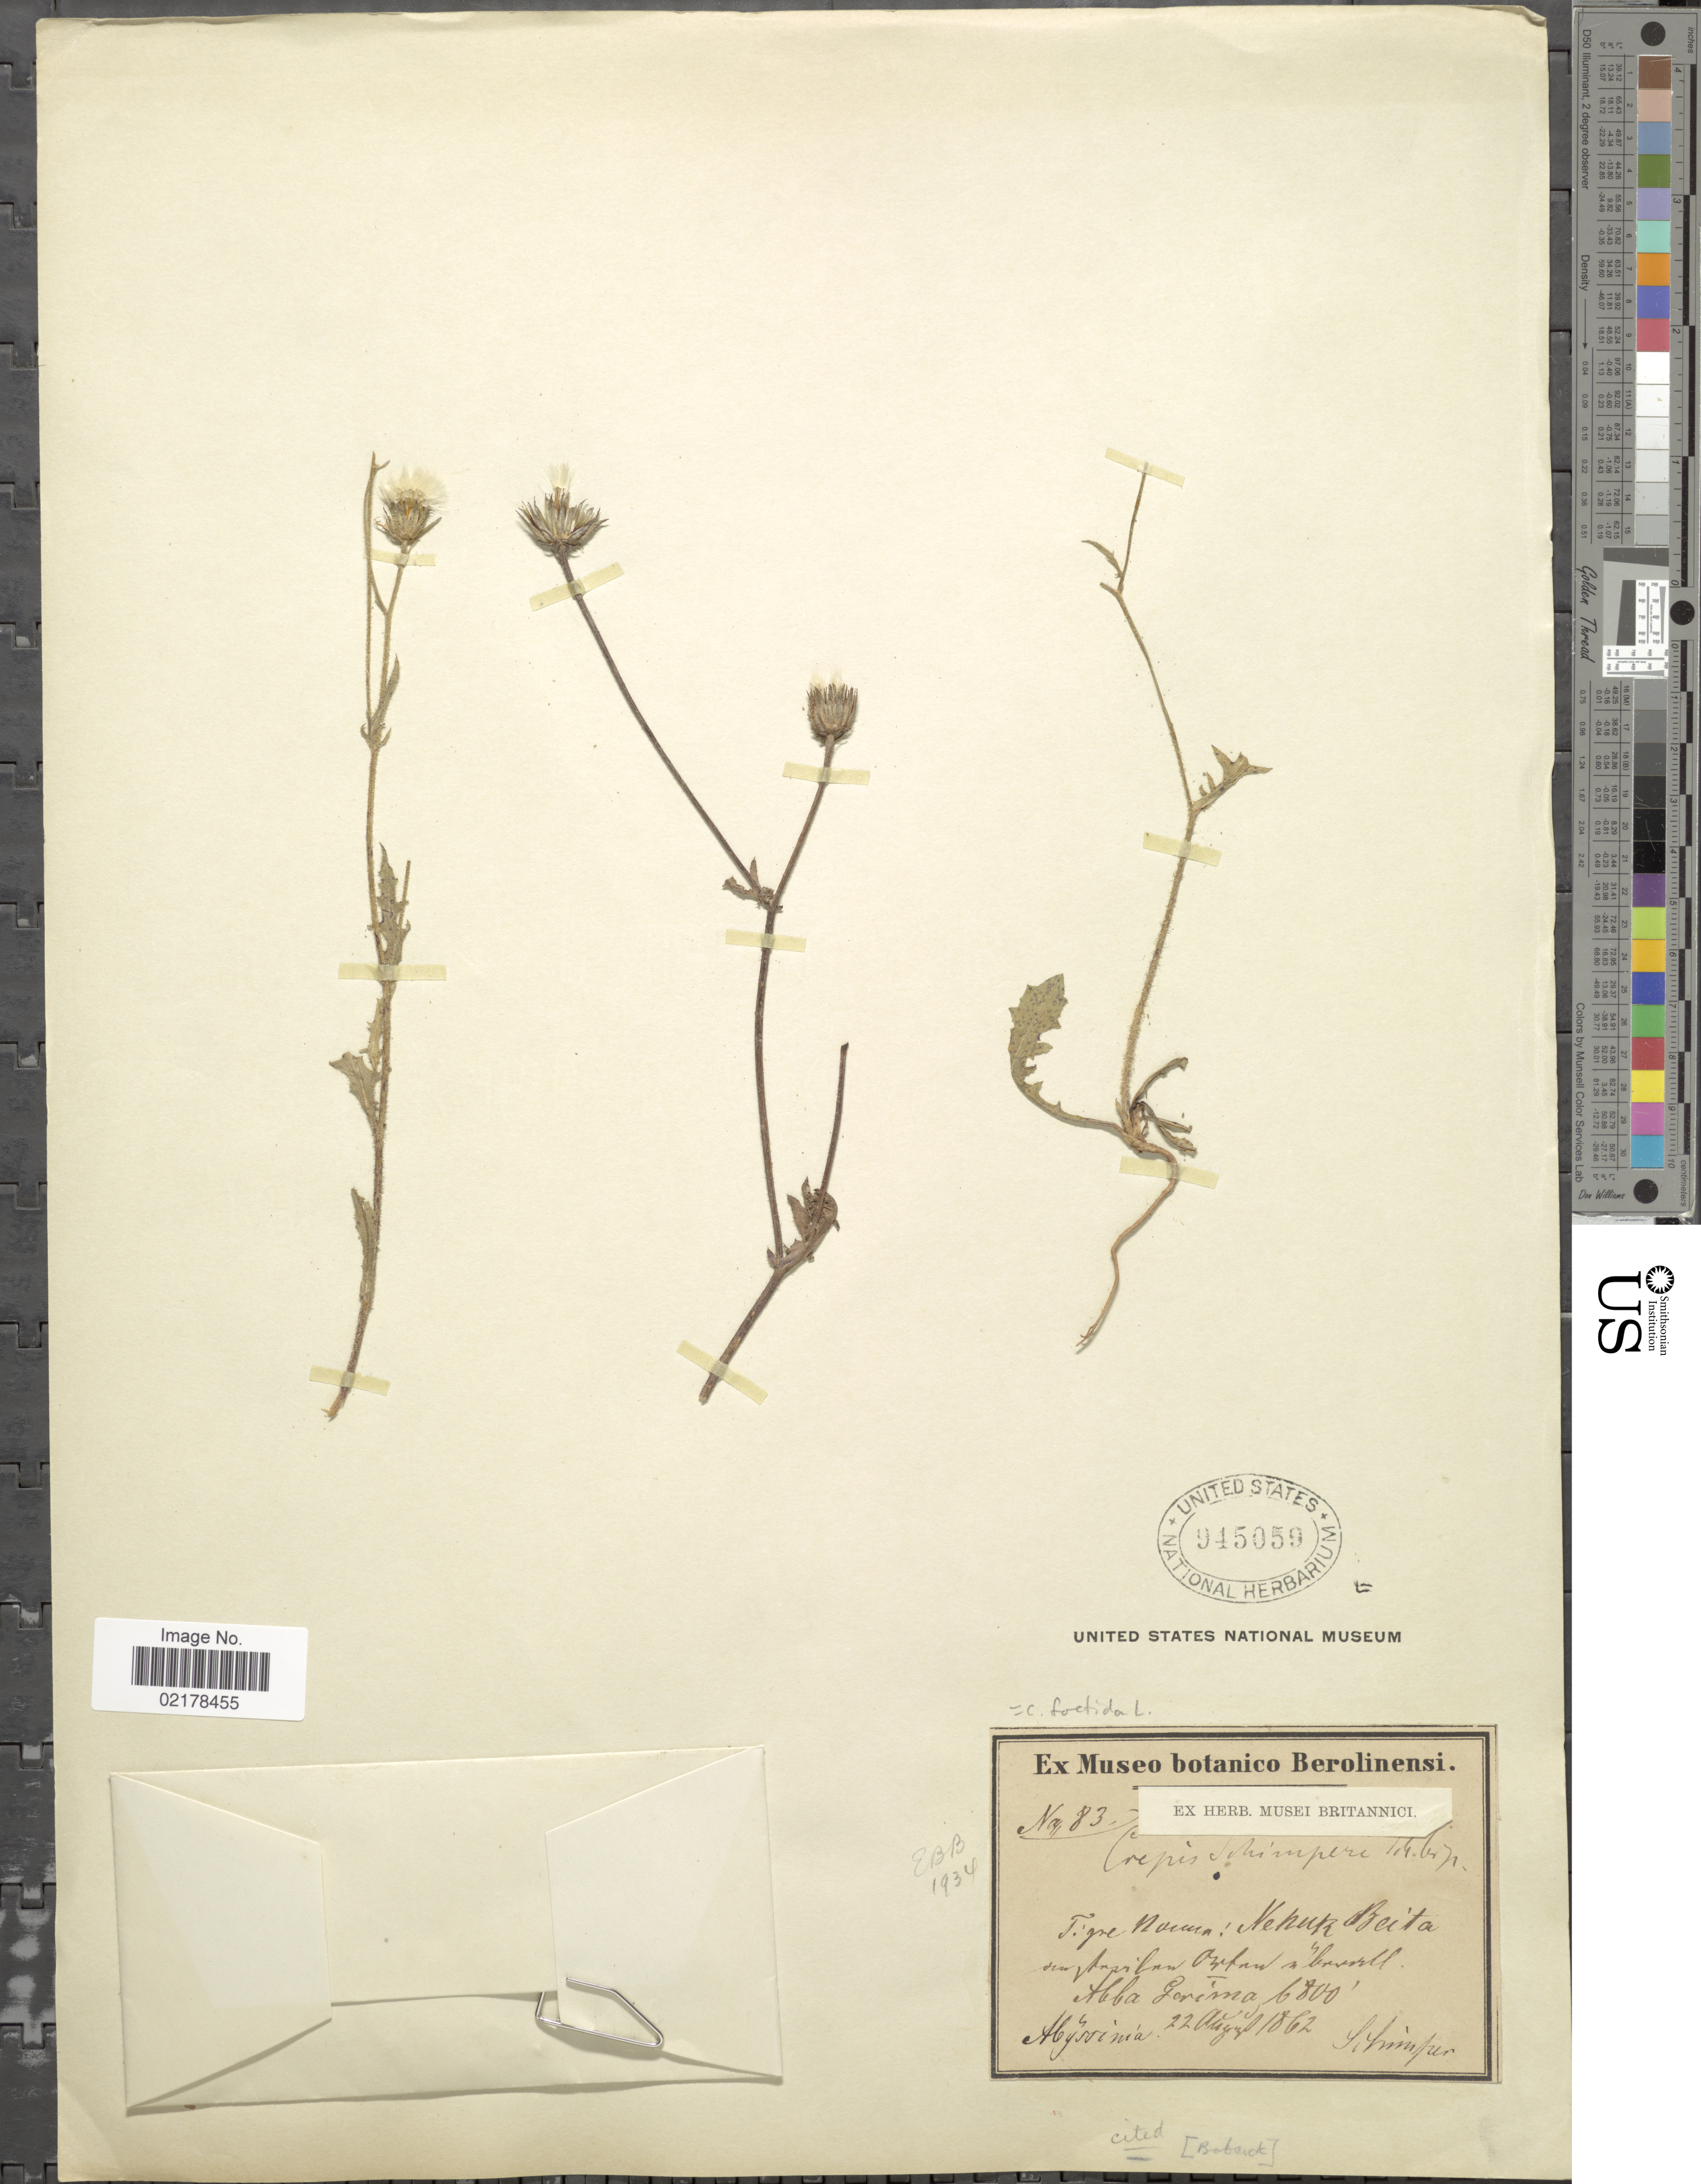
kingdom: Plantae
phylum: Tracheophyta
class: Magnoliopsida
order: Asterales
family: Asteraceae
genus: Crepis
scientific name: Crepis foetida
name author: L.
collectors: -. Schimper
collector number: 83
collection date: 1862-08-22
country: Ethiopia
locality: Tigre Nama: Nehutz Breita den [illegible text] Abyssinia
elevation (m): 2073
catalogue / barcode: US 945059